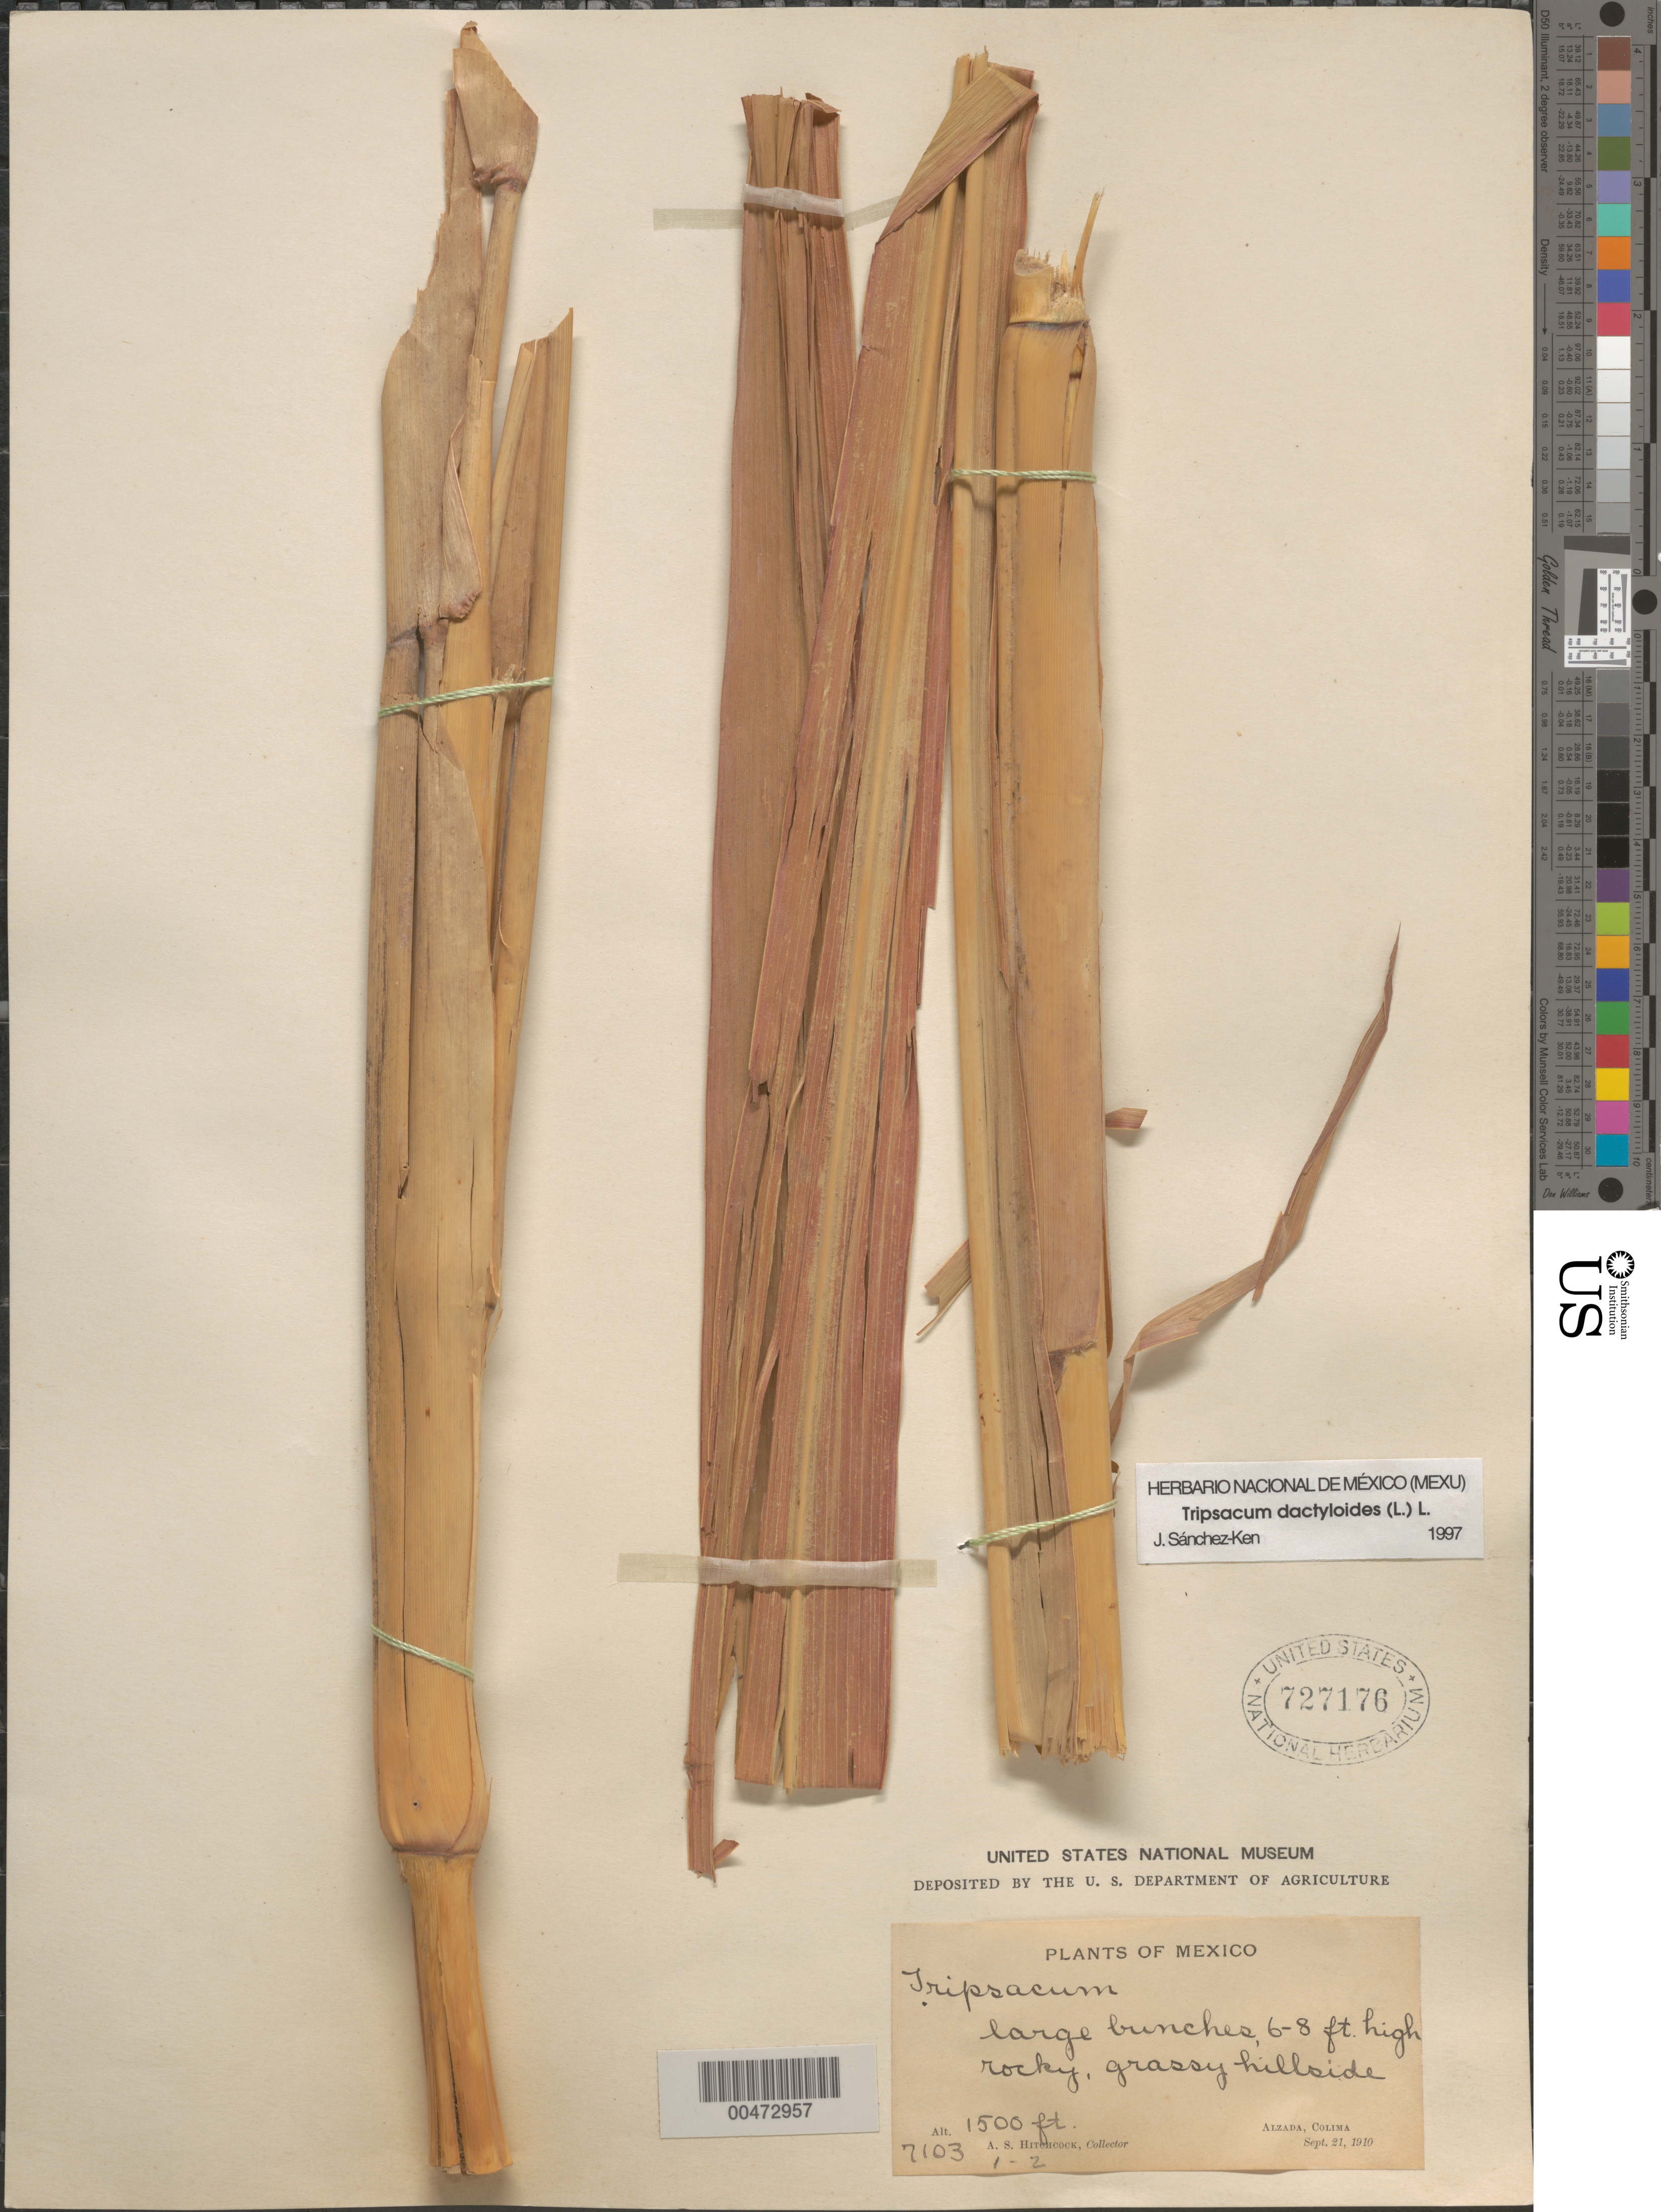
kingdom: Plantae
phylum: Tracheophyta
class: Liliopsida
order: Poales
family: Poaceae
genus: Tripsacum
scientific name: Tripsacum dactyloides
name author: (L.) L.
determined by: Sánchez-Ken, J. G.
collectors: A. S. Hitchcock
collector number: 7103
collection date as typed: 21 Sep 1910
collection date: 1910-09-21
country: Mexico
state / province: Colima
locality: Alzada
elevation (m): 457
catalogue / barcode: US 727176